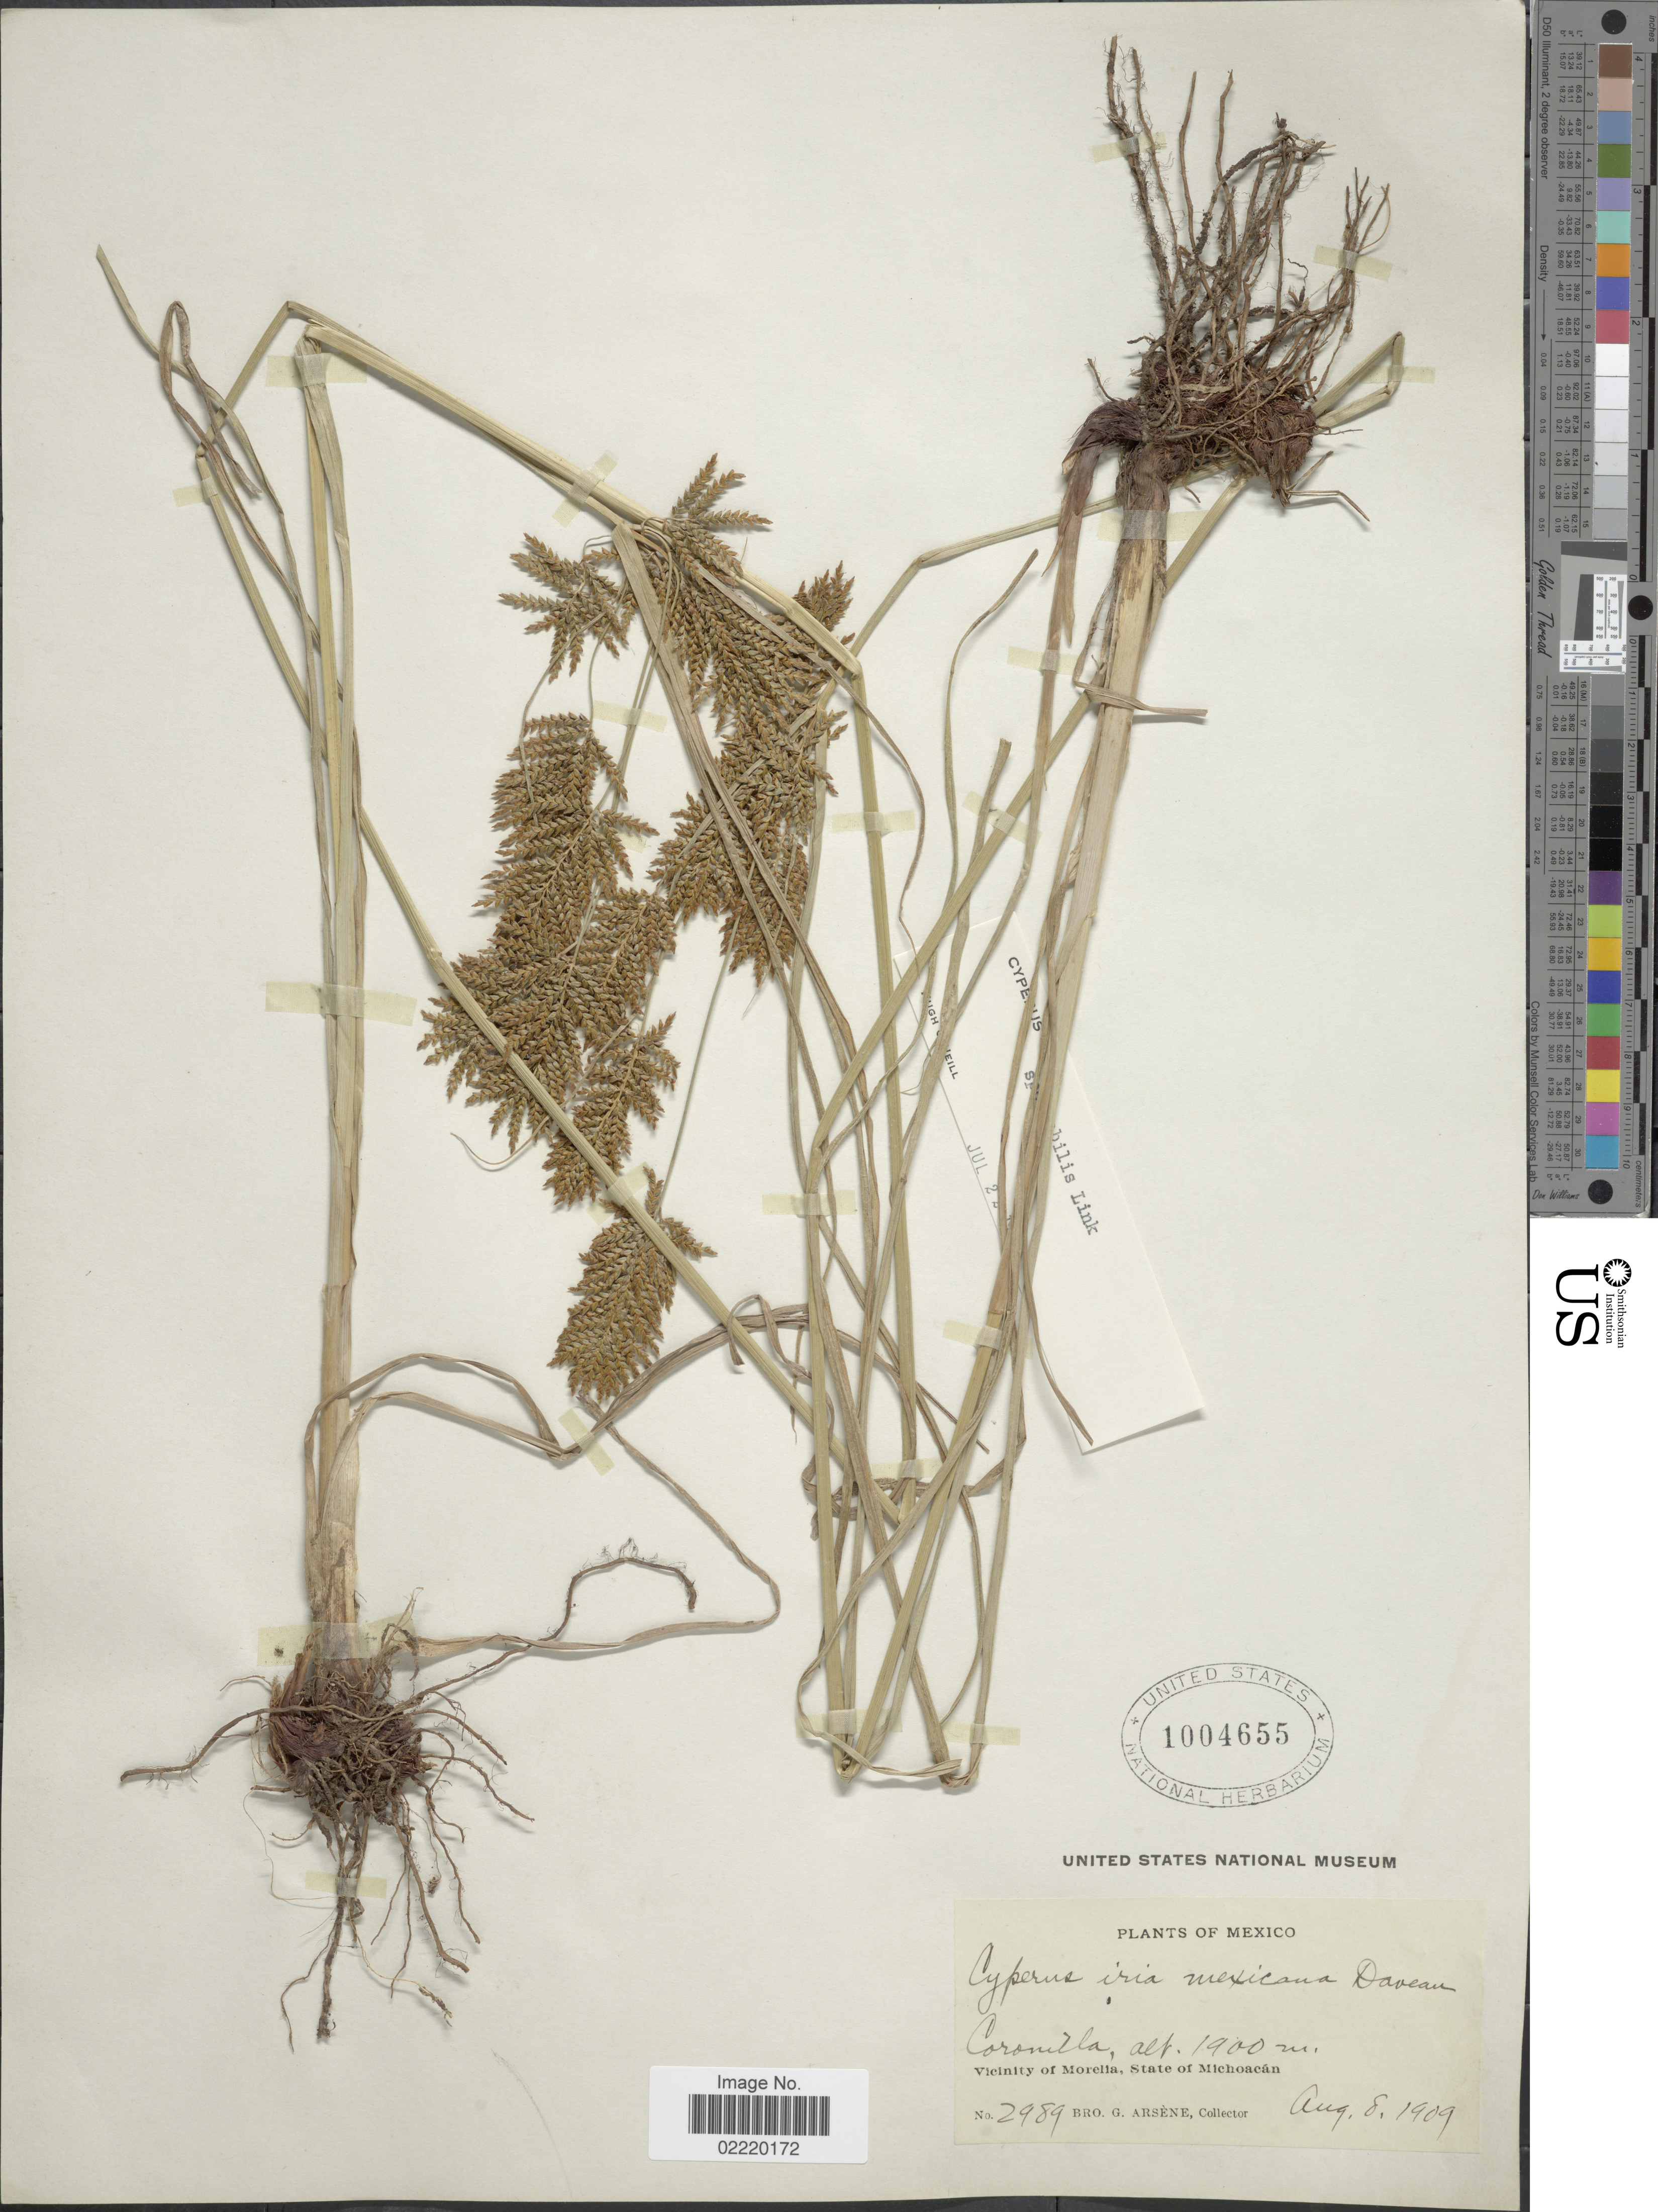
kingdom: Plantae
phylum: Tracheophyta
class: Liliopsida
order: Poales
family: Cyperaceae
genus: Cyperus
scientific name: Cyperus spectabilis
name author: Link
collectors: Bro. G. Arsène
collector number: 2989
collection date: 1909-08-08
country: Mexico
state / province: Michoacán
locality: Coronilla, Vicinity of Morelia.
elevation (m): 1900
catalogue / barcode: US 1004655